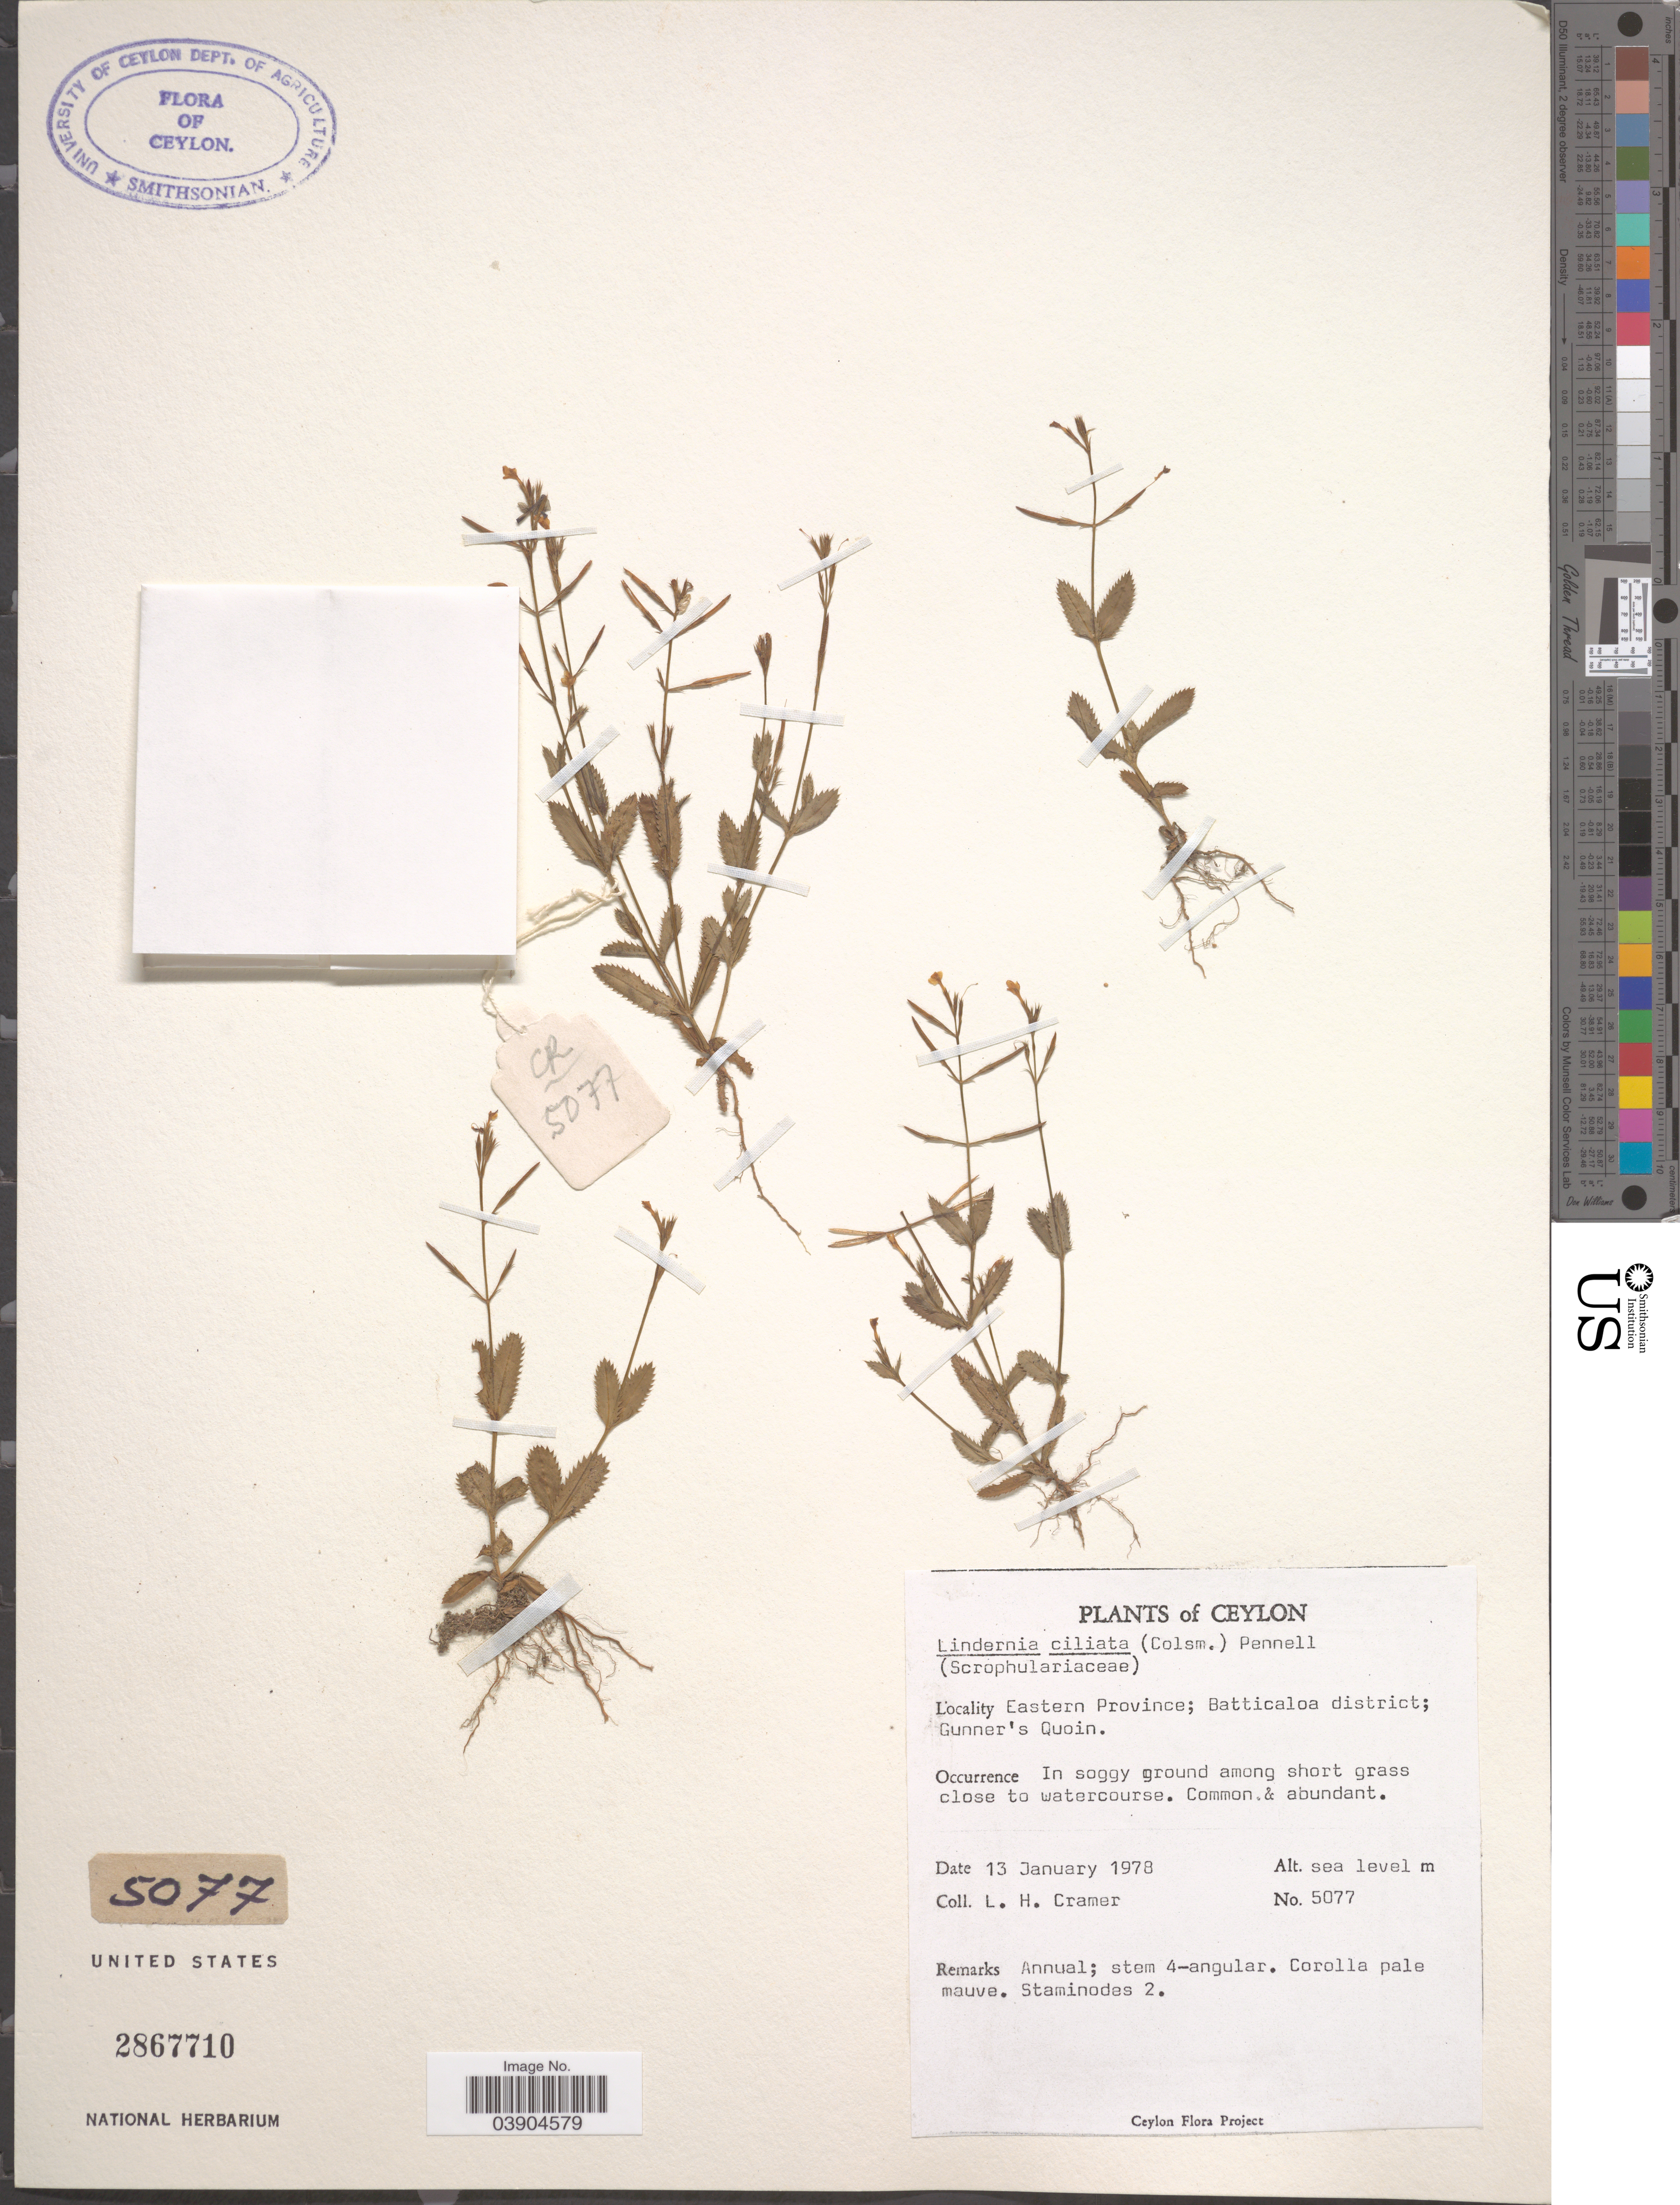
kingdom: Plantae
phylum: Tracheophyta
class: Magnoliopsida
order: Lamiales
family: Linderniaceae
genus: Lindernia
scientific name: Lindernia ciliata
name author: (Colsm.) Pennell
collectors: L. H. Cramer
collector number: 5077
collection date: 1978-01-13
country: Sri Lanka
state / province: Eastern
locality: Ceylon. Batticaloa district; Gunner's Quoin.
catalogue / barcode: US 2867710